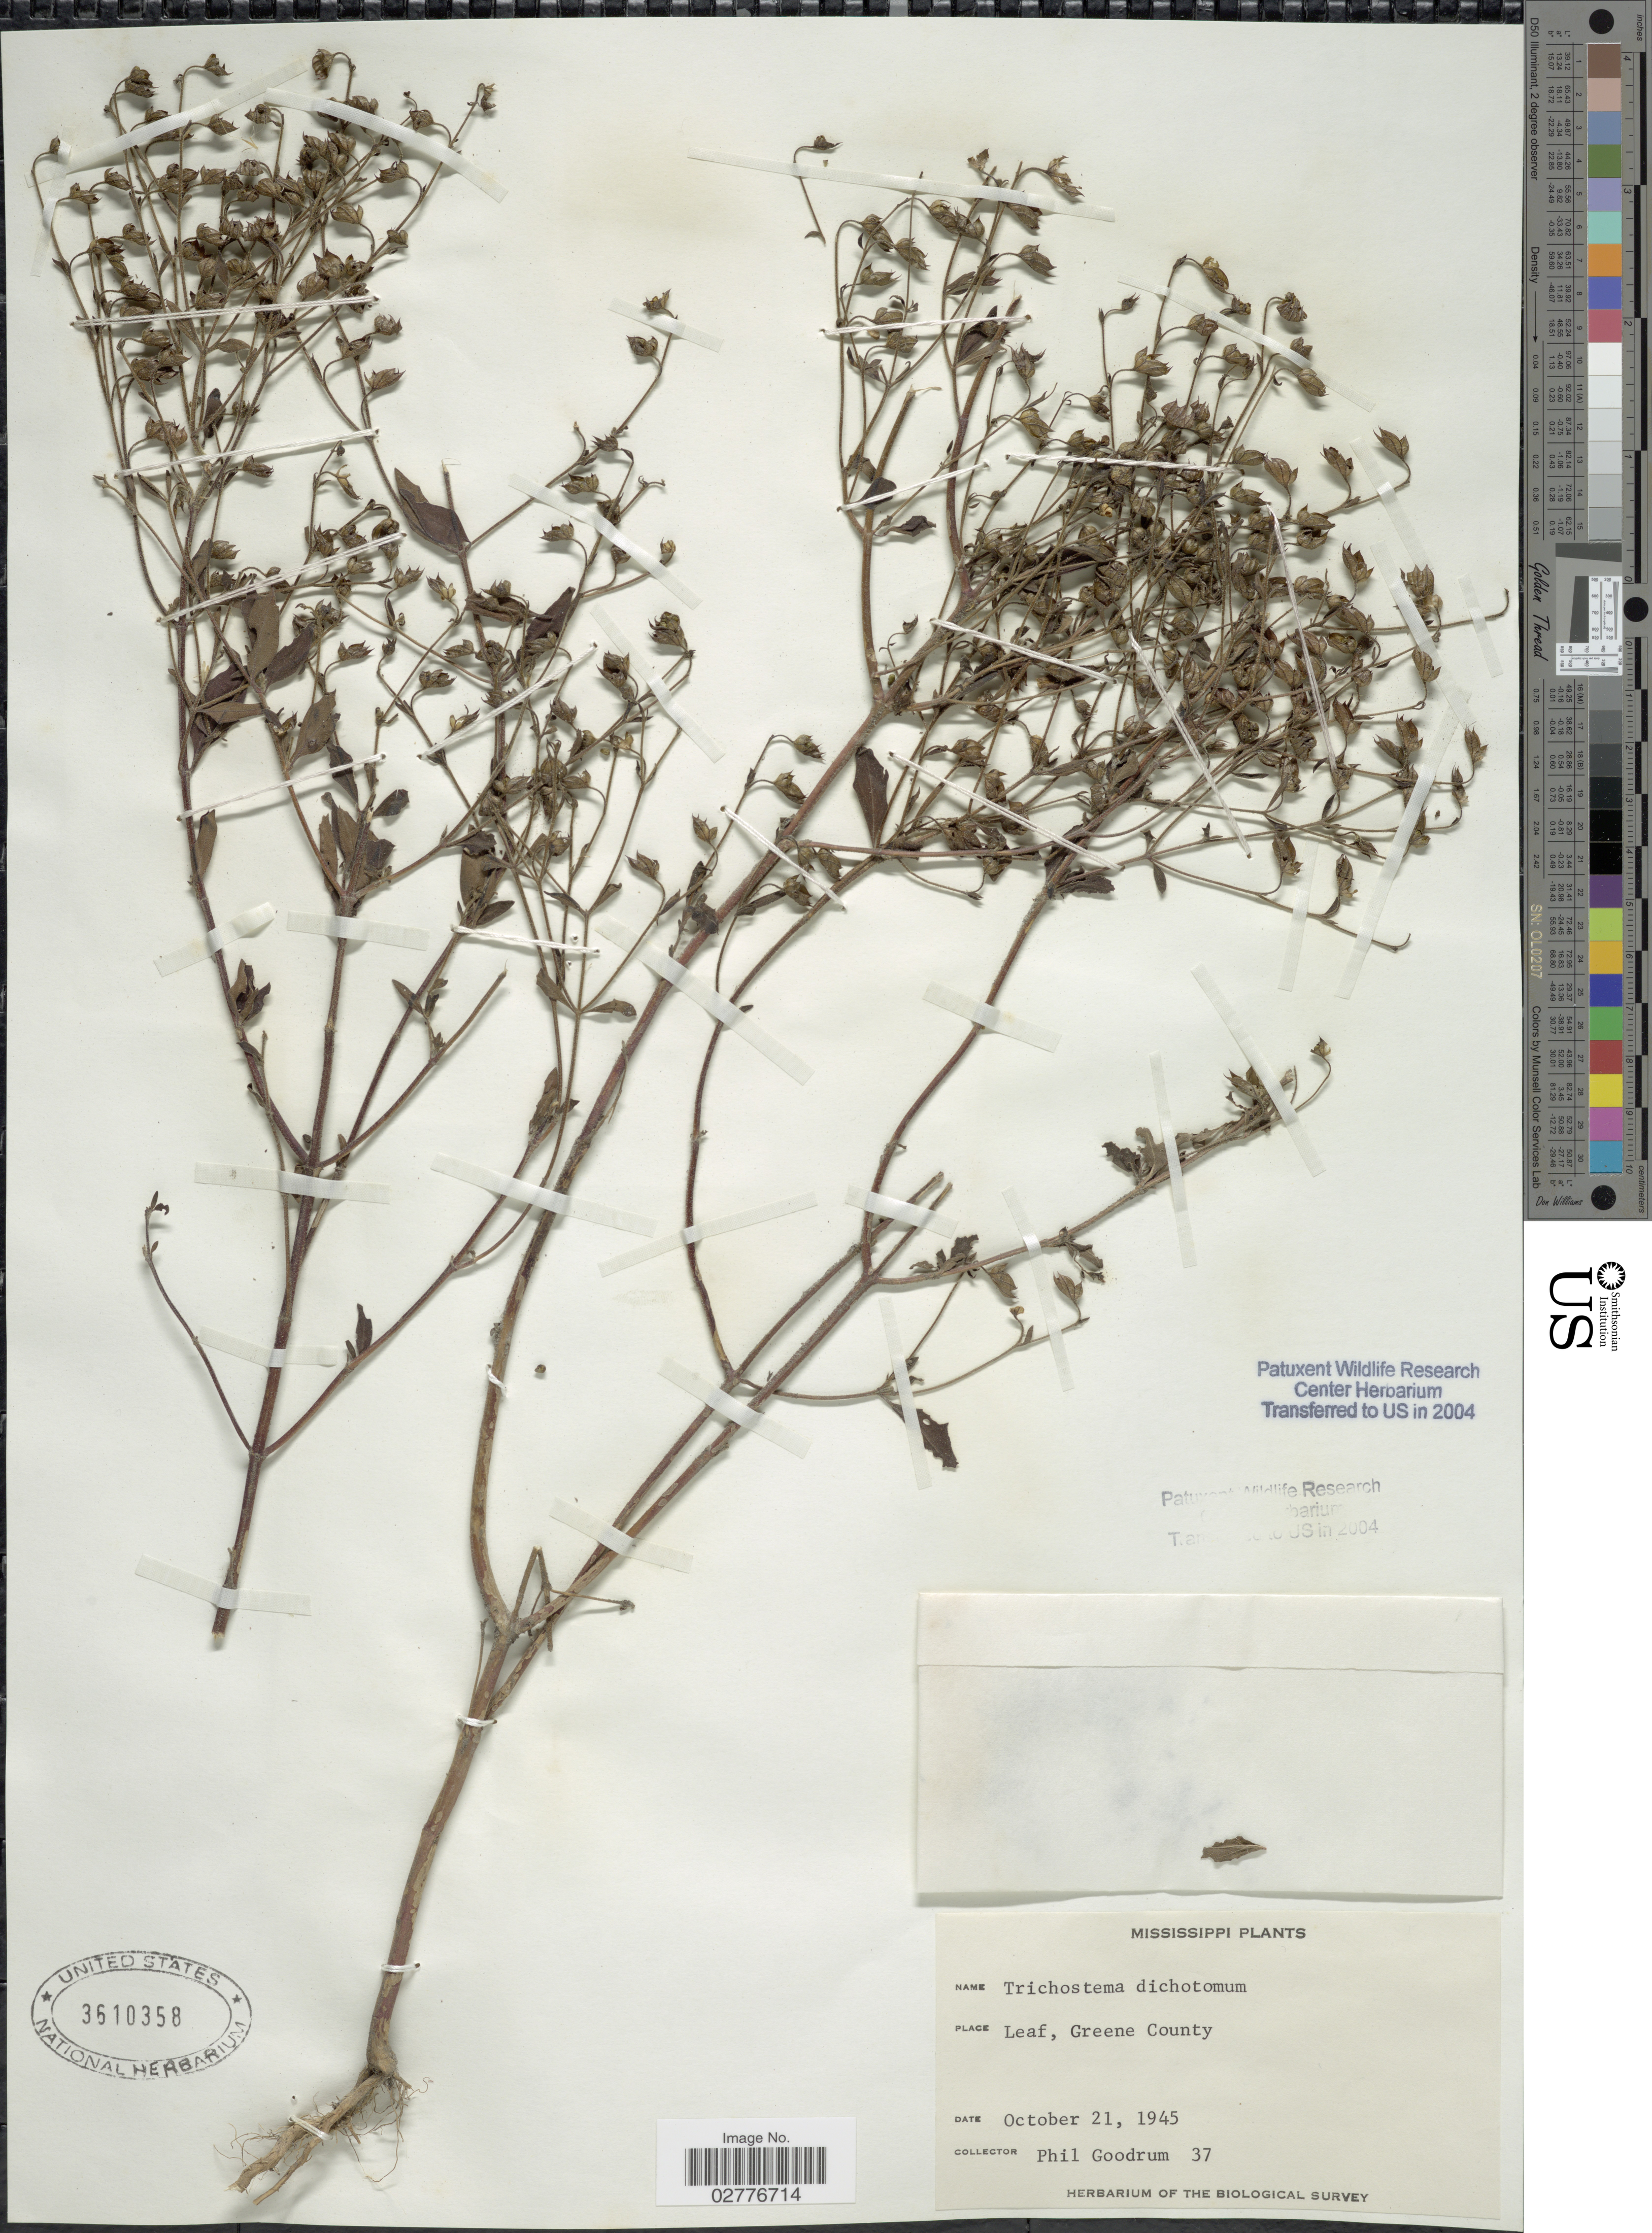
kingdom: Plantae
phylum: Tracheophyta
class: Magnoliopsida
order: Lamiales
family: Lamiaceae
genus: Trichostema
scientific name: Trichostema dichotomum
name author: L.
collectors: P. Goodrum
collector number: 37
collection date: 1945-10-21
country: United States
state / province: Mississippi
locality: Leaf, Greene County.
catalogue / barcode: US 3610358